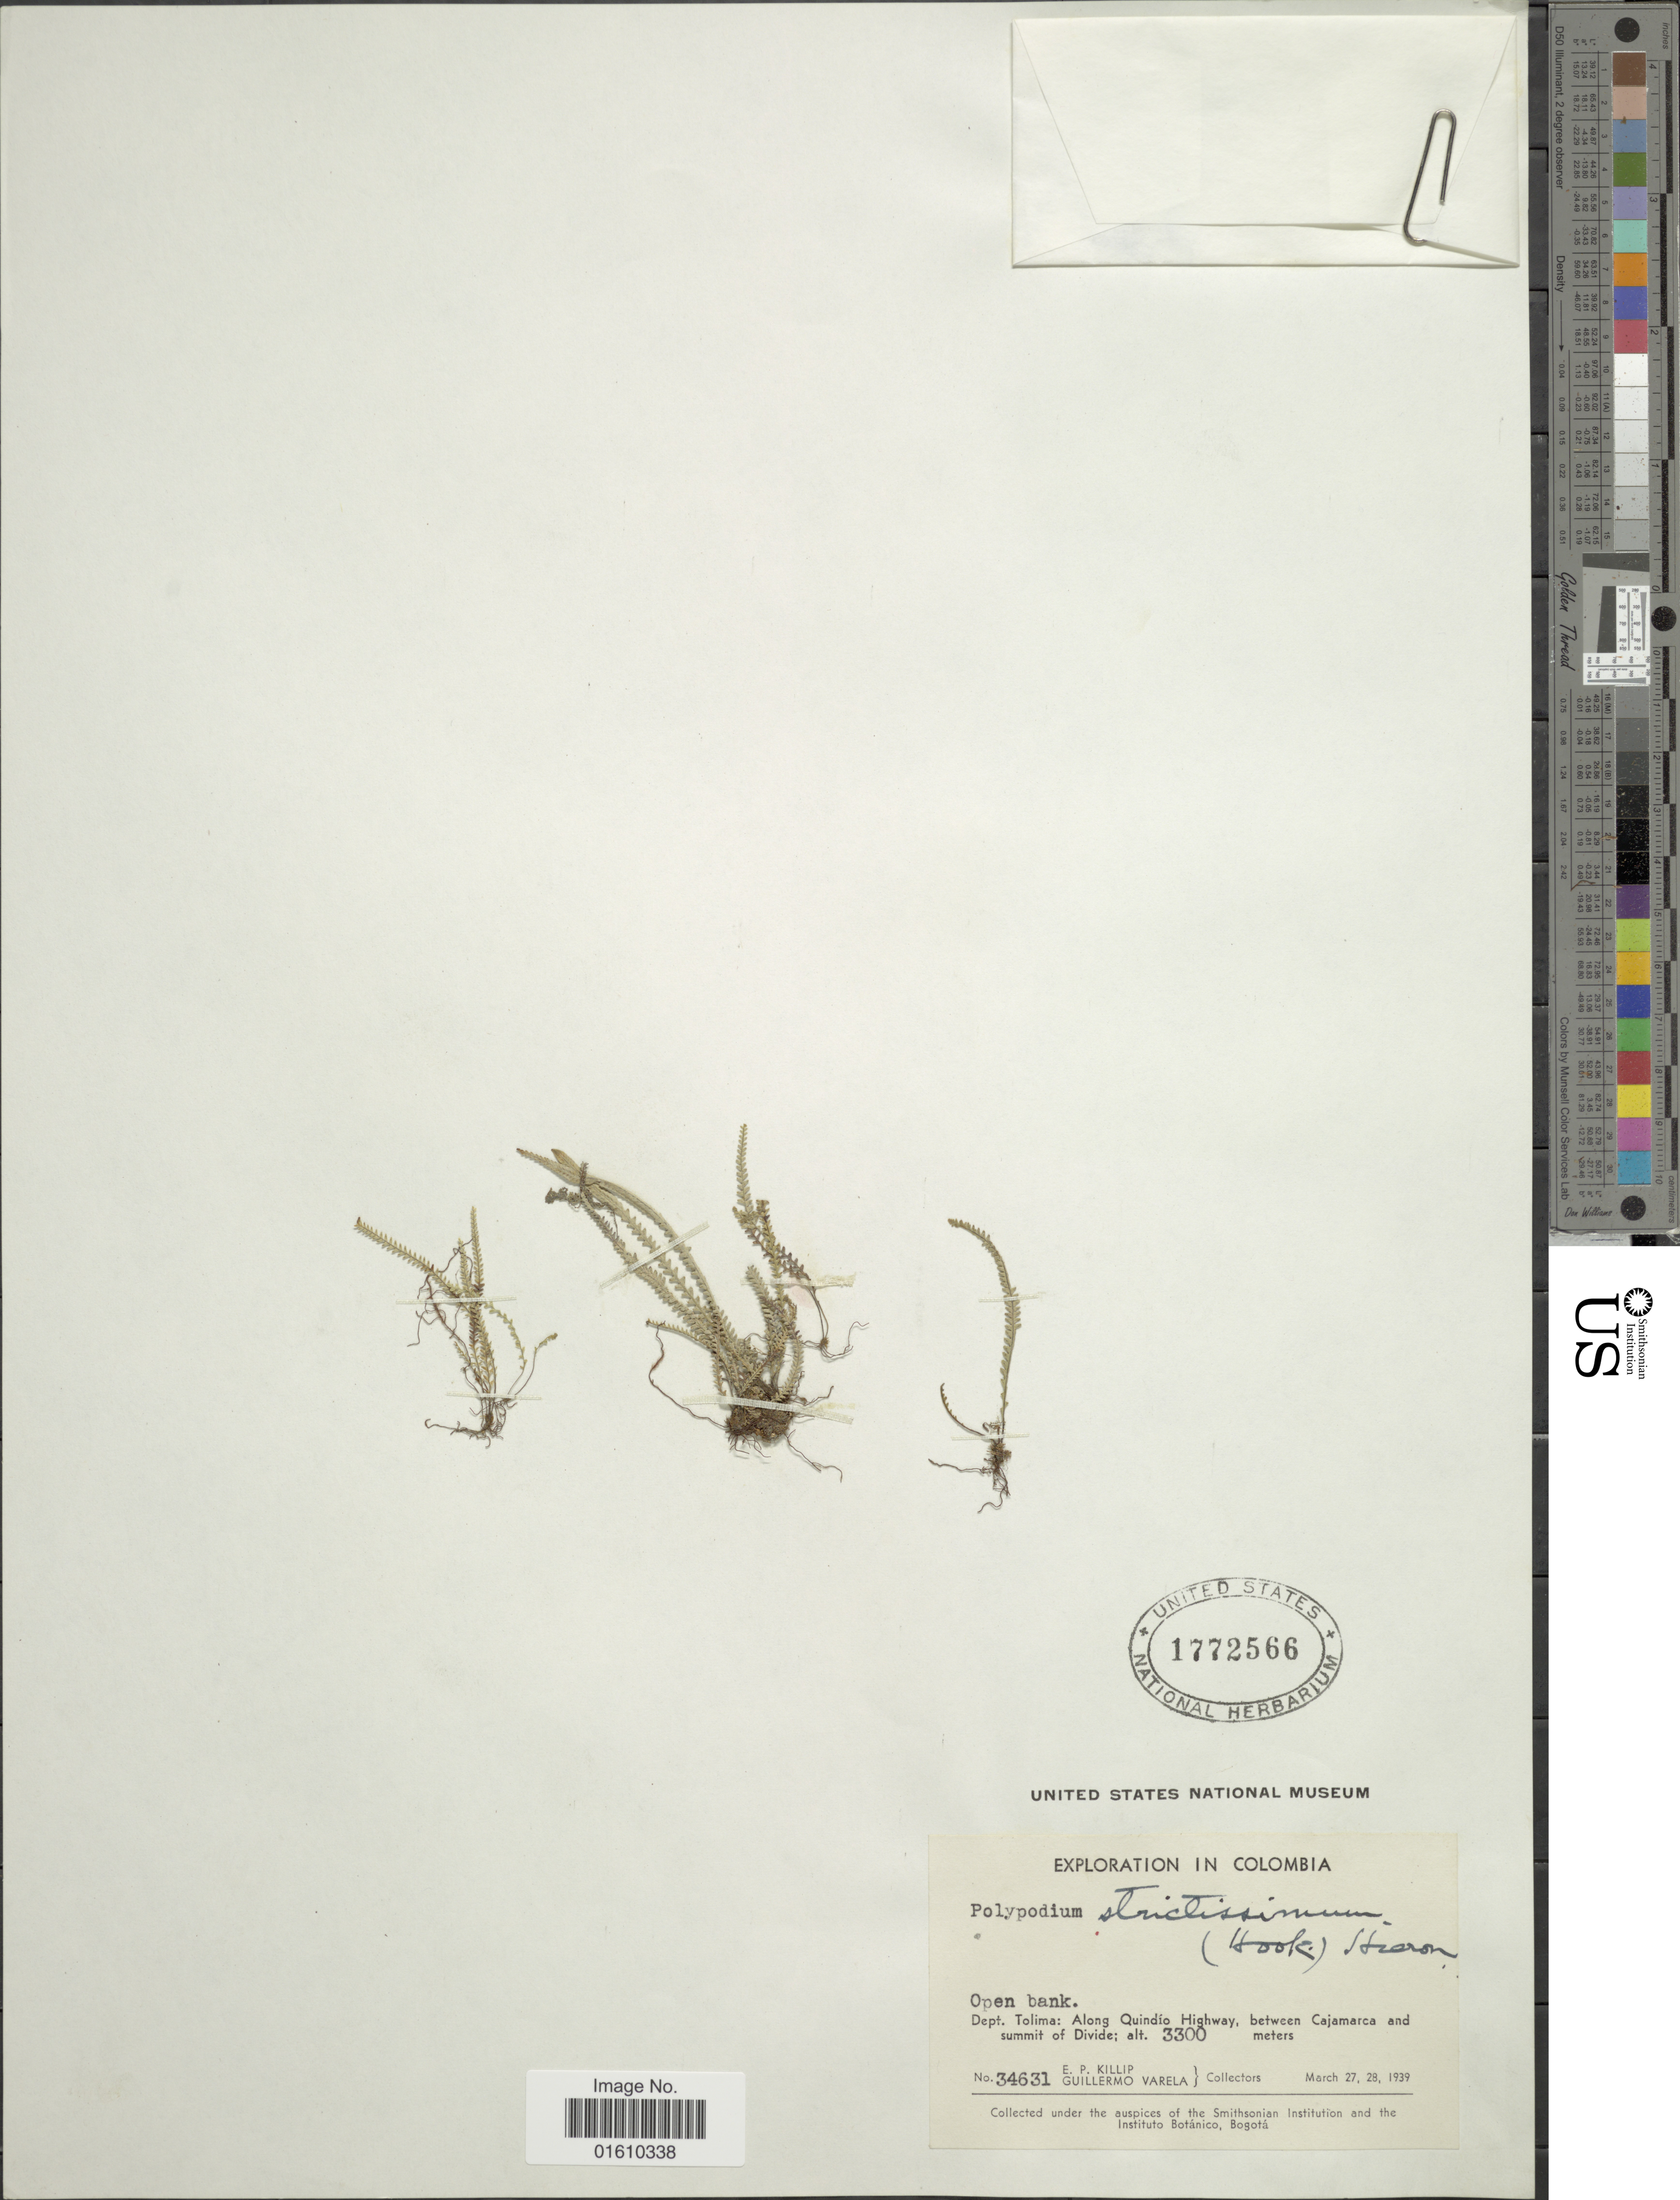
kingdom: Plantae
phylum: Tracheophyta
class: Polypodiopsida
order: Polypodiales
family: Polypodiaceae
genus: Stenogrammitis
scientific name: Stenogrammitis jamesonii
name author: (Hook.) Labiak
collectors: E. P. Killip & G. Varela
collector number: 34631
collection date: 1939-03-27/1939-03-28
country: Colombia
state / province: Tolima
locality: Along Quindío Highway, between Cajamarca and summit of Divide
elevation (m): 3300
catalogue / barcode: US 1772566